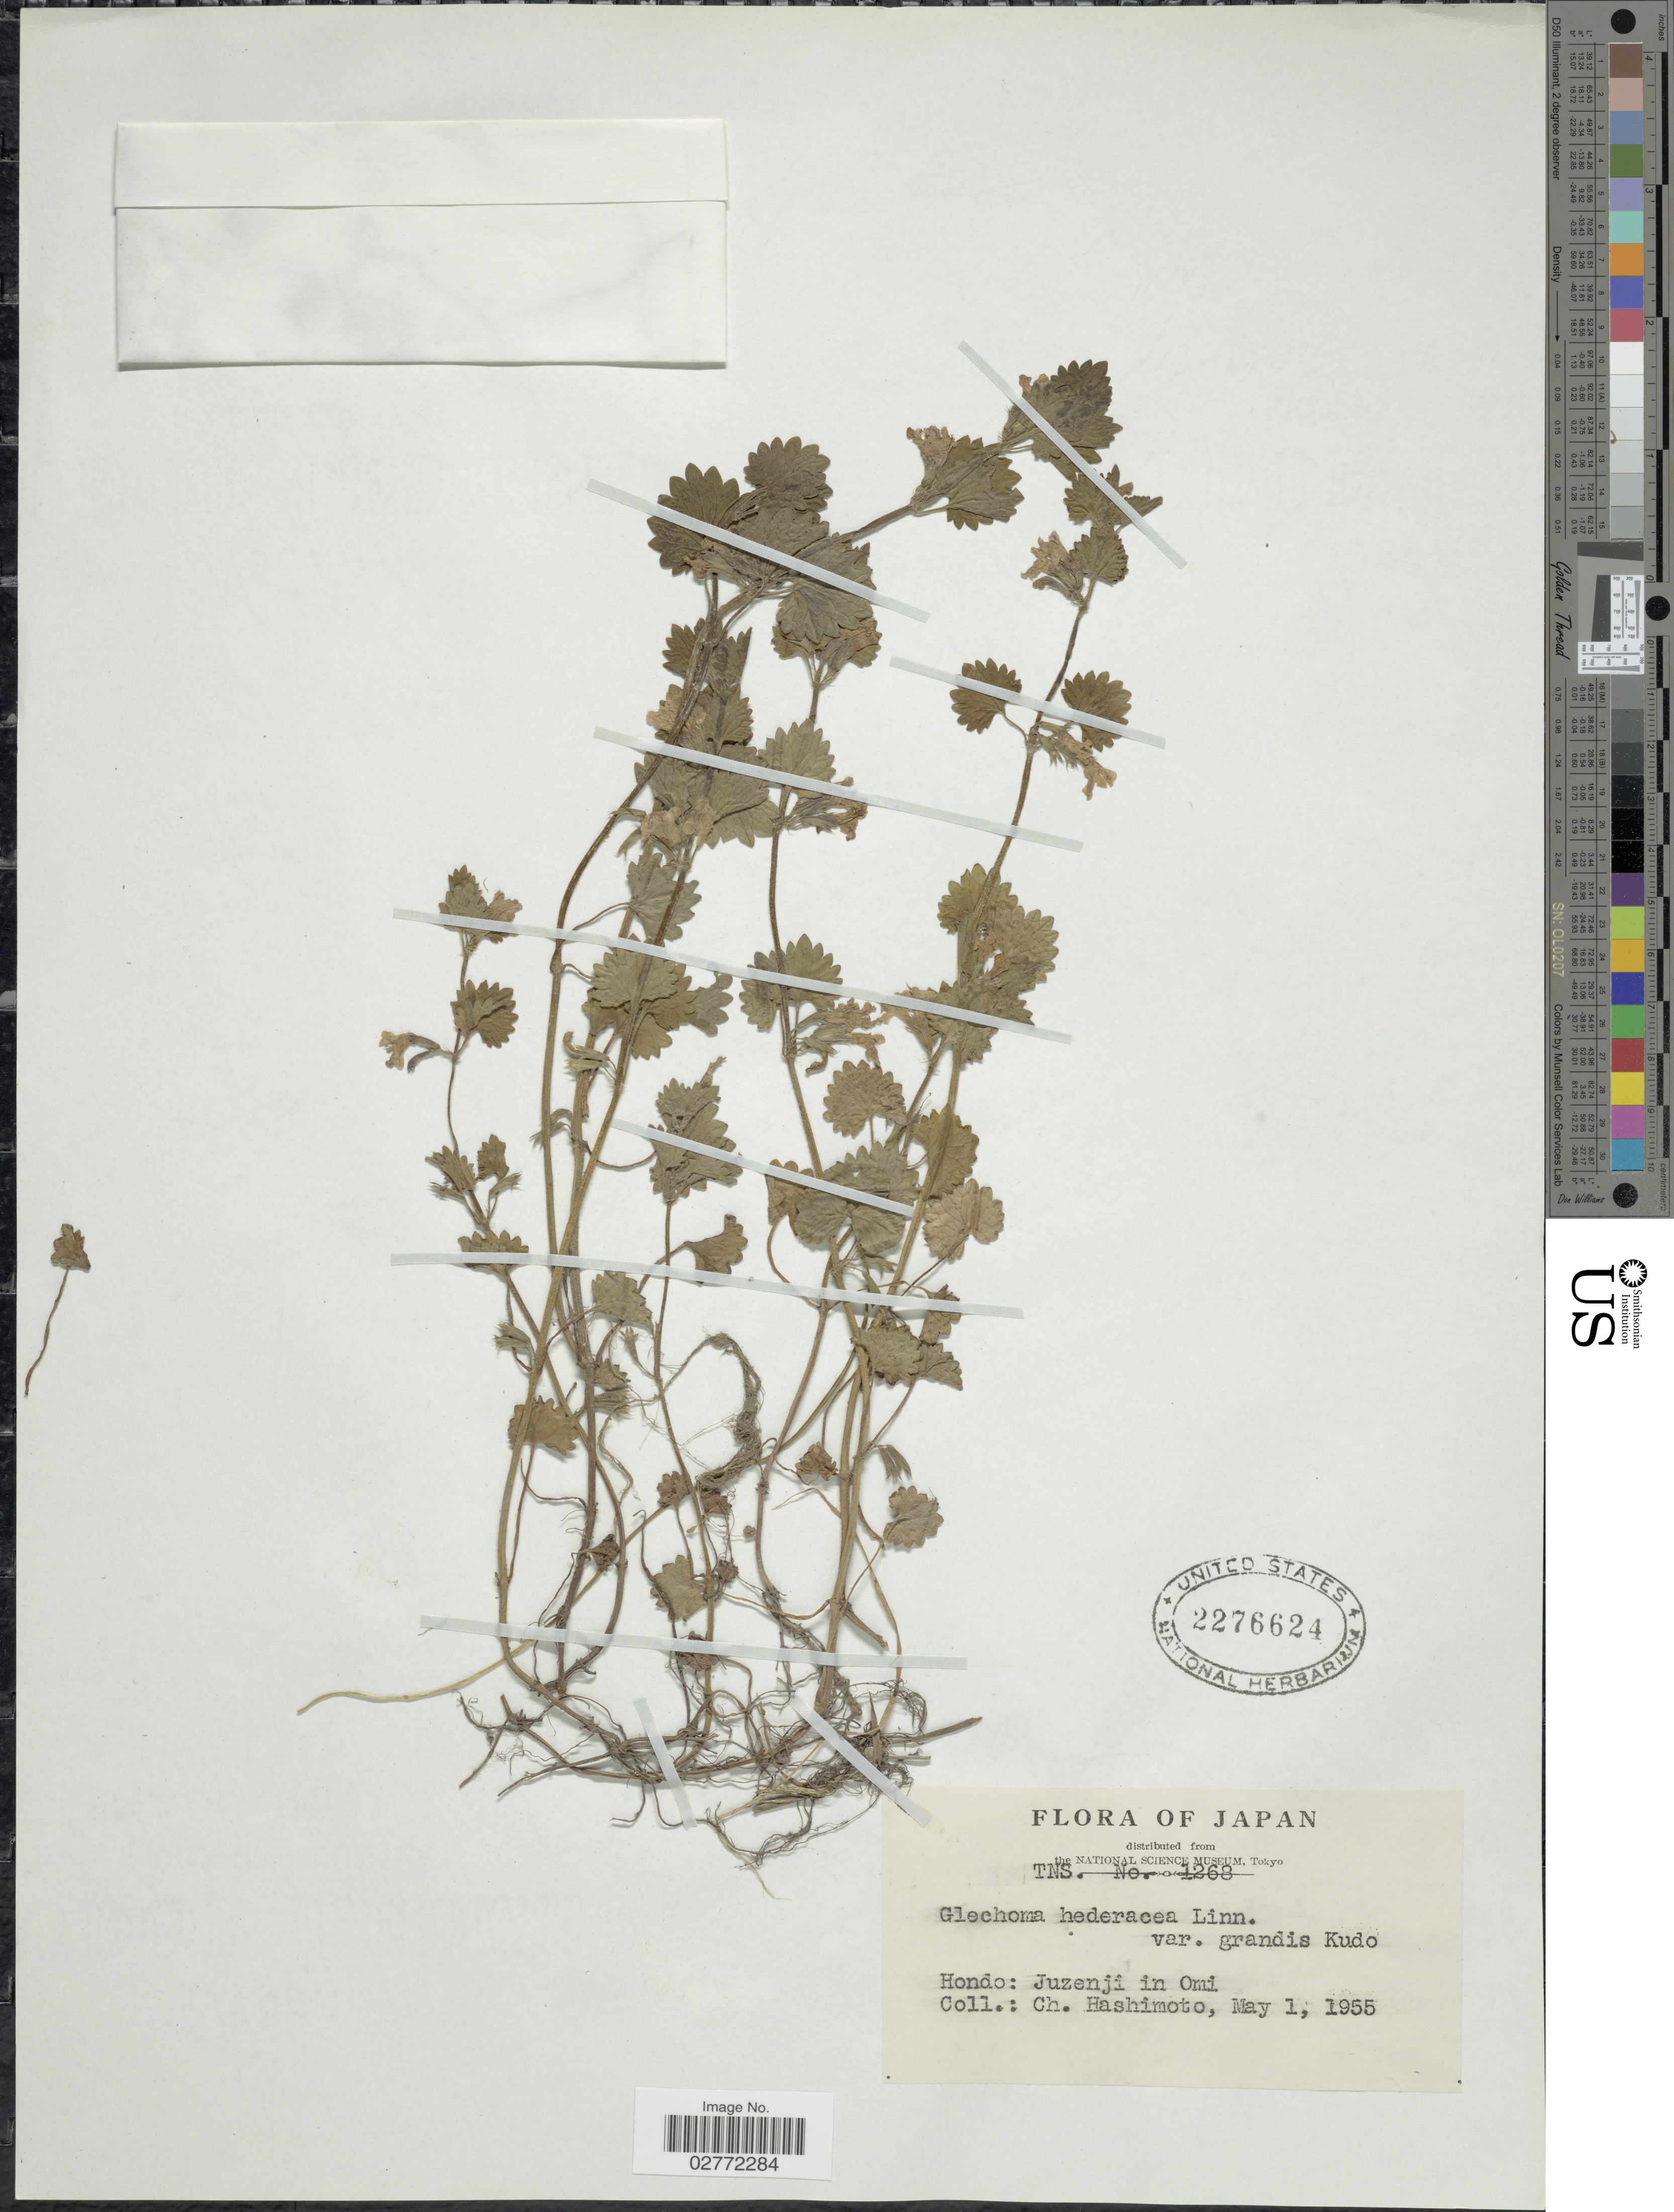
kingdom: Plantae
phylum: Tracheophyta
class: Magnoliopsida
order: Lamiales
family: Lamiaceae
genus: Glechoma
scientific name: Glechoma grandis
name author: (A. Gray) Kuprian.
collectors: C. Hashimoto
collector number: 1268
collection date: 1955-05-01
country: Japan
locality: Hondo: Juzenji in Omi.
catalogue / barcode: US 2276624